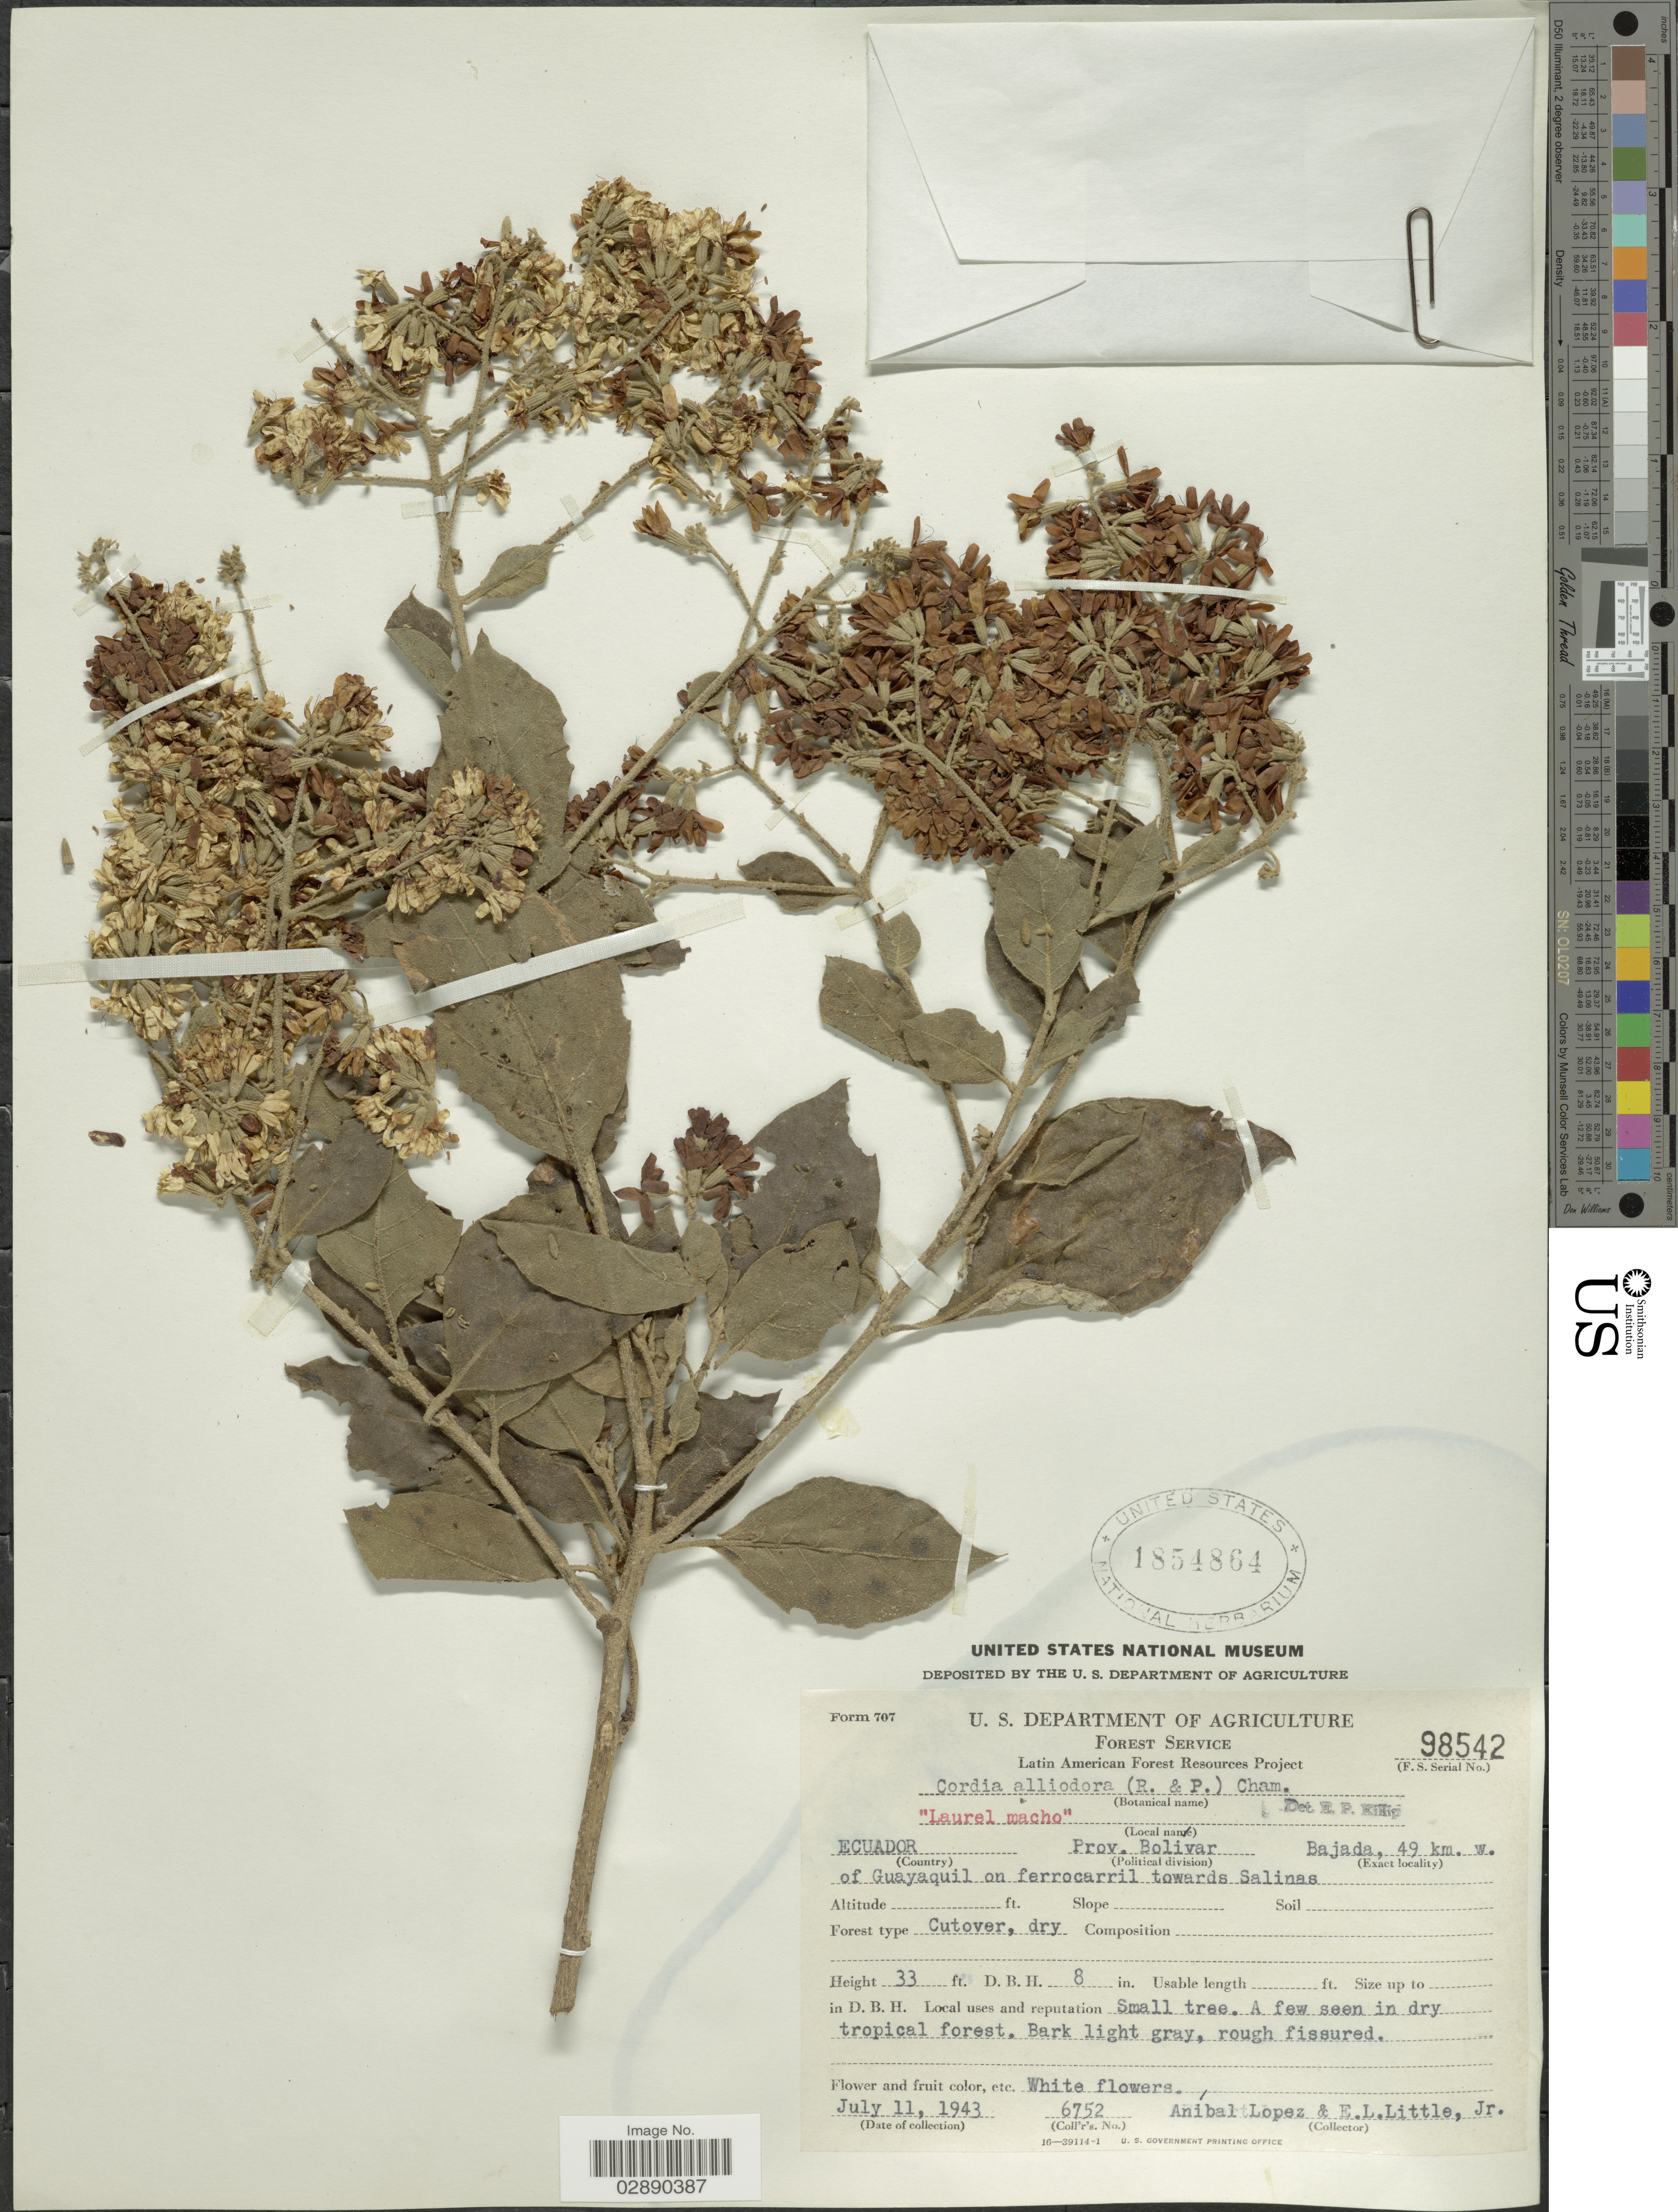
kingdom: Plantae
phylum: Tracheophyta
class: Magnoliopsida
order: Boraginales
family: Cordiaceae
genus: Cordia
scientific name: Cordia alliodora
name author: (Ruiz & Pav.) Oken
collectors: E. L. Little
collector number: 6752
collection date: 1943-07-11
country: Ecuador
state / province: Bolívar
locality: Bajadam 49 km. W. of Guayaquil on ferrocarril towards Salinas.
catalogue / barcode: US 1854864